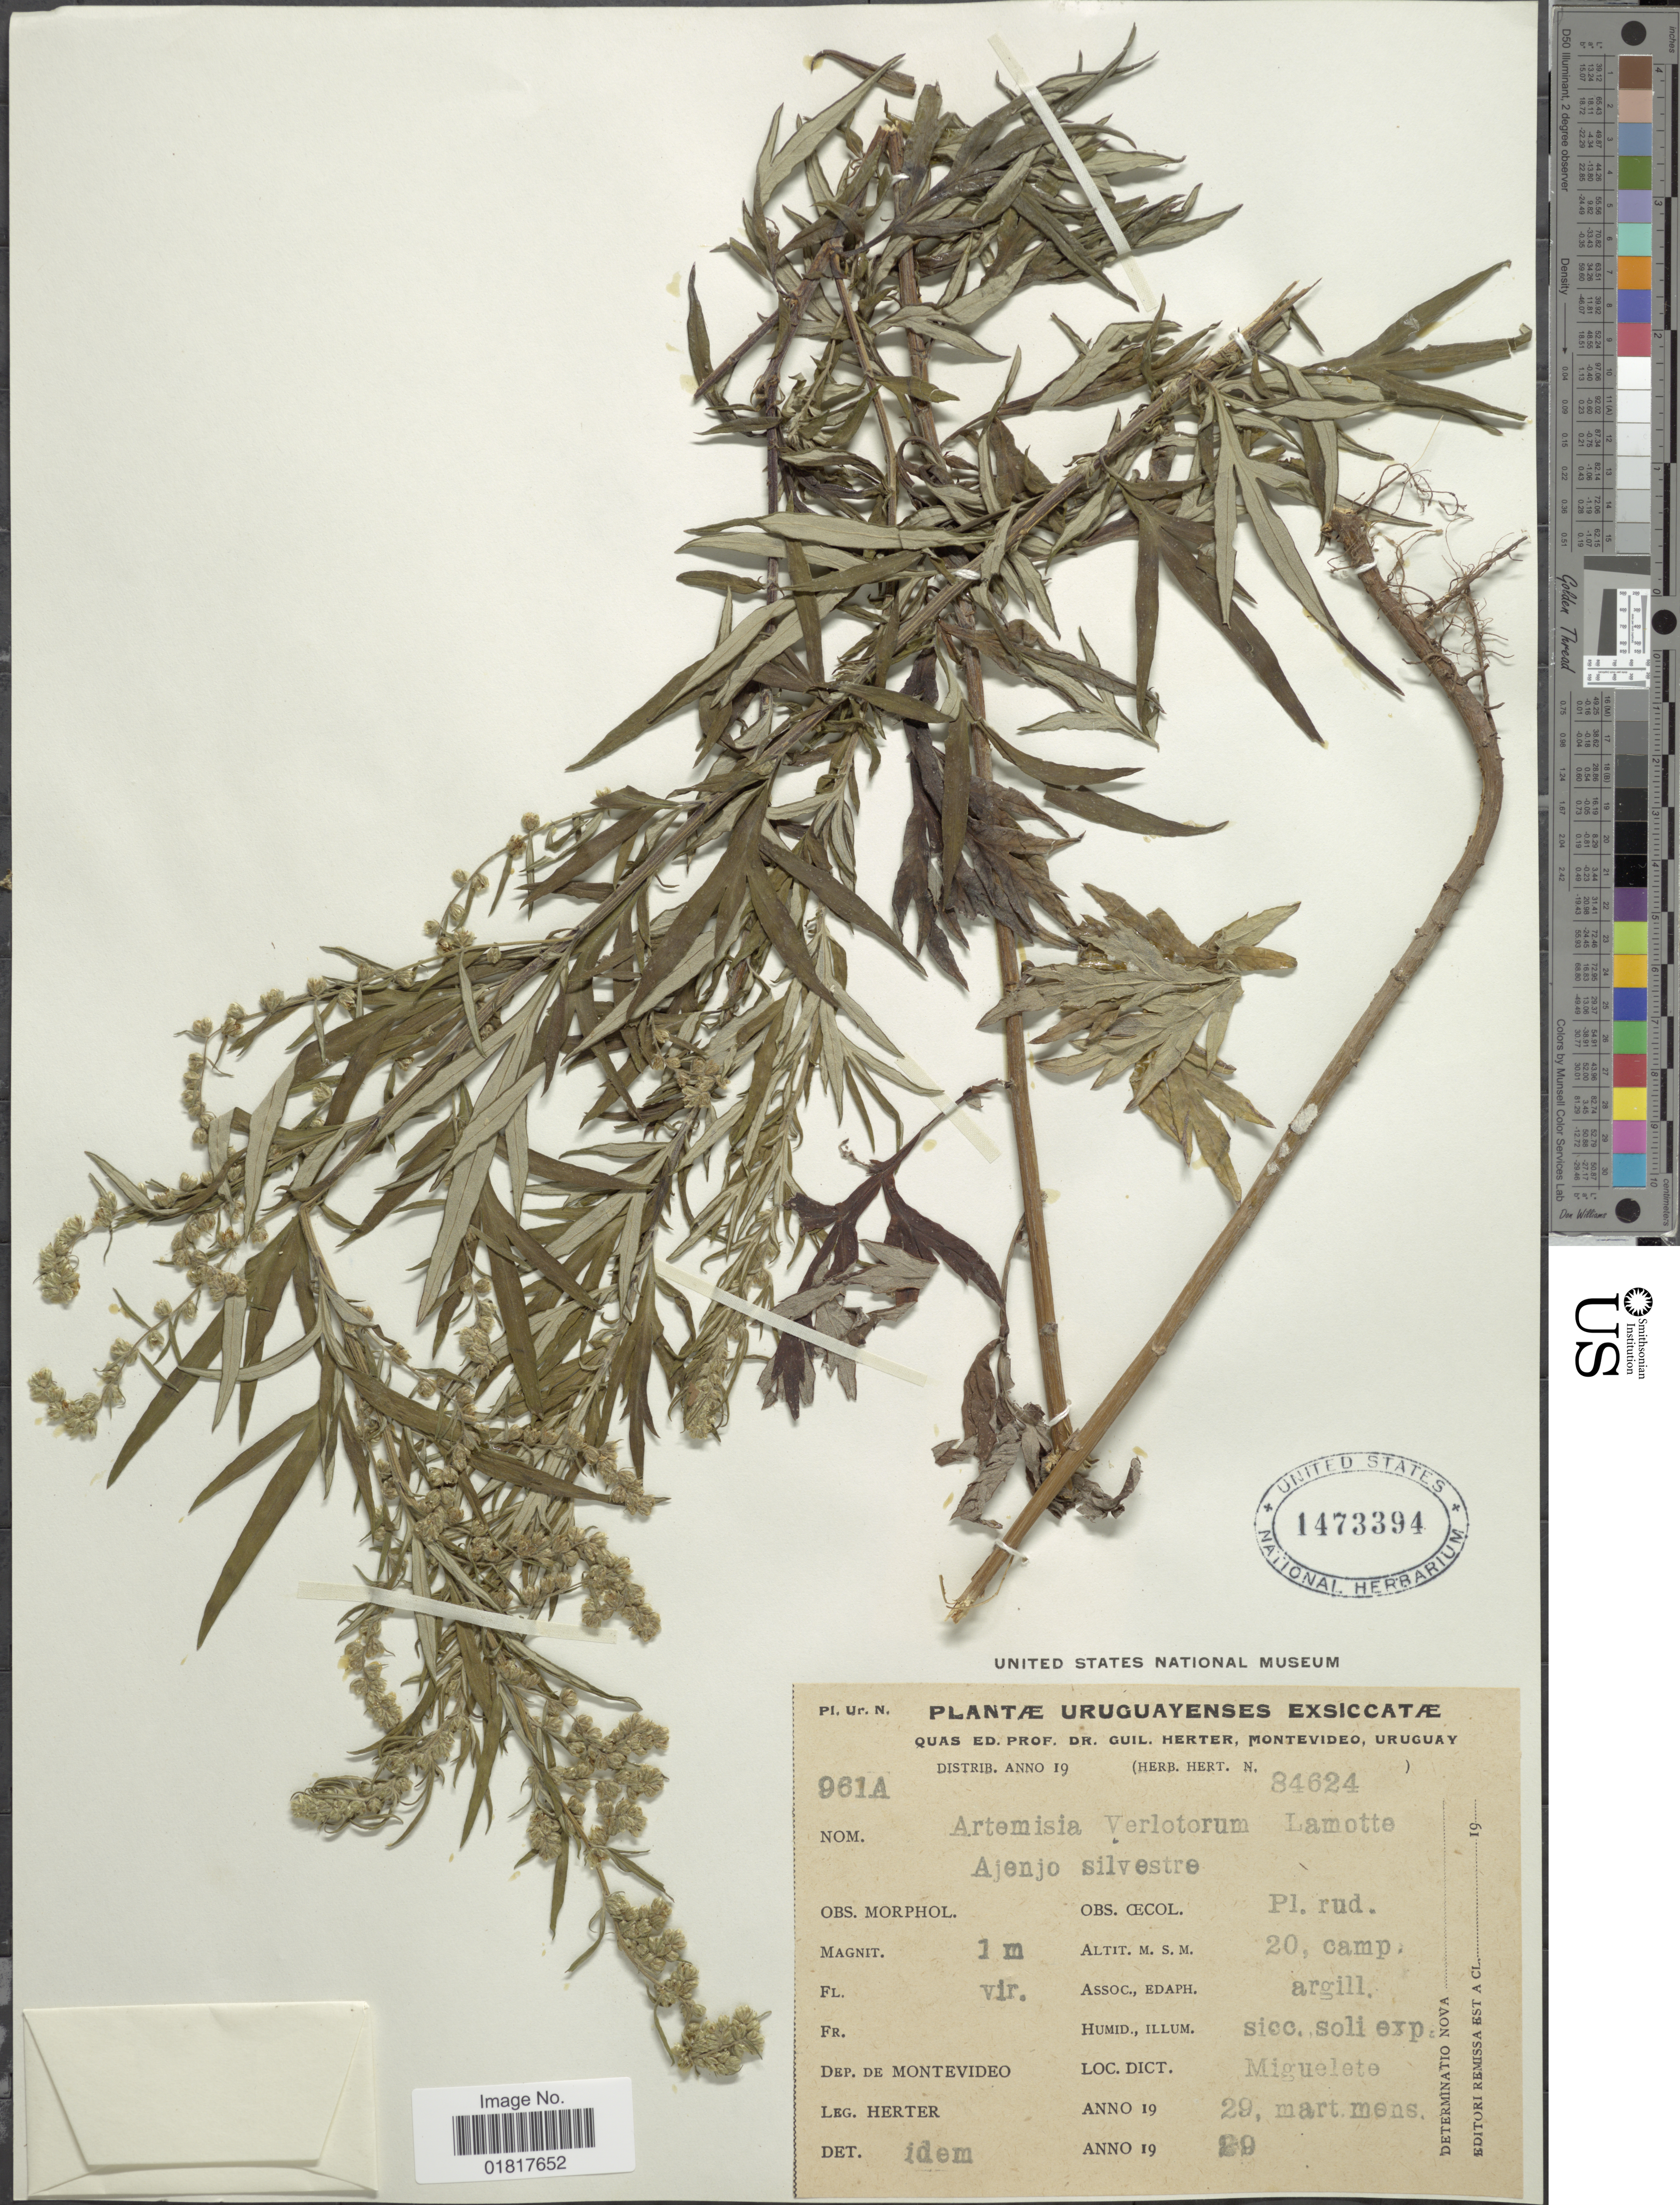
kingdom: Plantae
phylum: Tracheophyta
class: Magnoliopsida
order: Asterales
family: Asteraceae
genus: Artemisia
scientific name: Artemisia verlotorum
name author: Lamotte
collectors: W. G. Herter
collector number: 84624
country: Uruguay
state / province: Montevideo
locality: Dept. de Montevideo, Miguelete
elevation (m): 20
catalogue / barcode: US 1473394